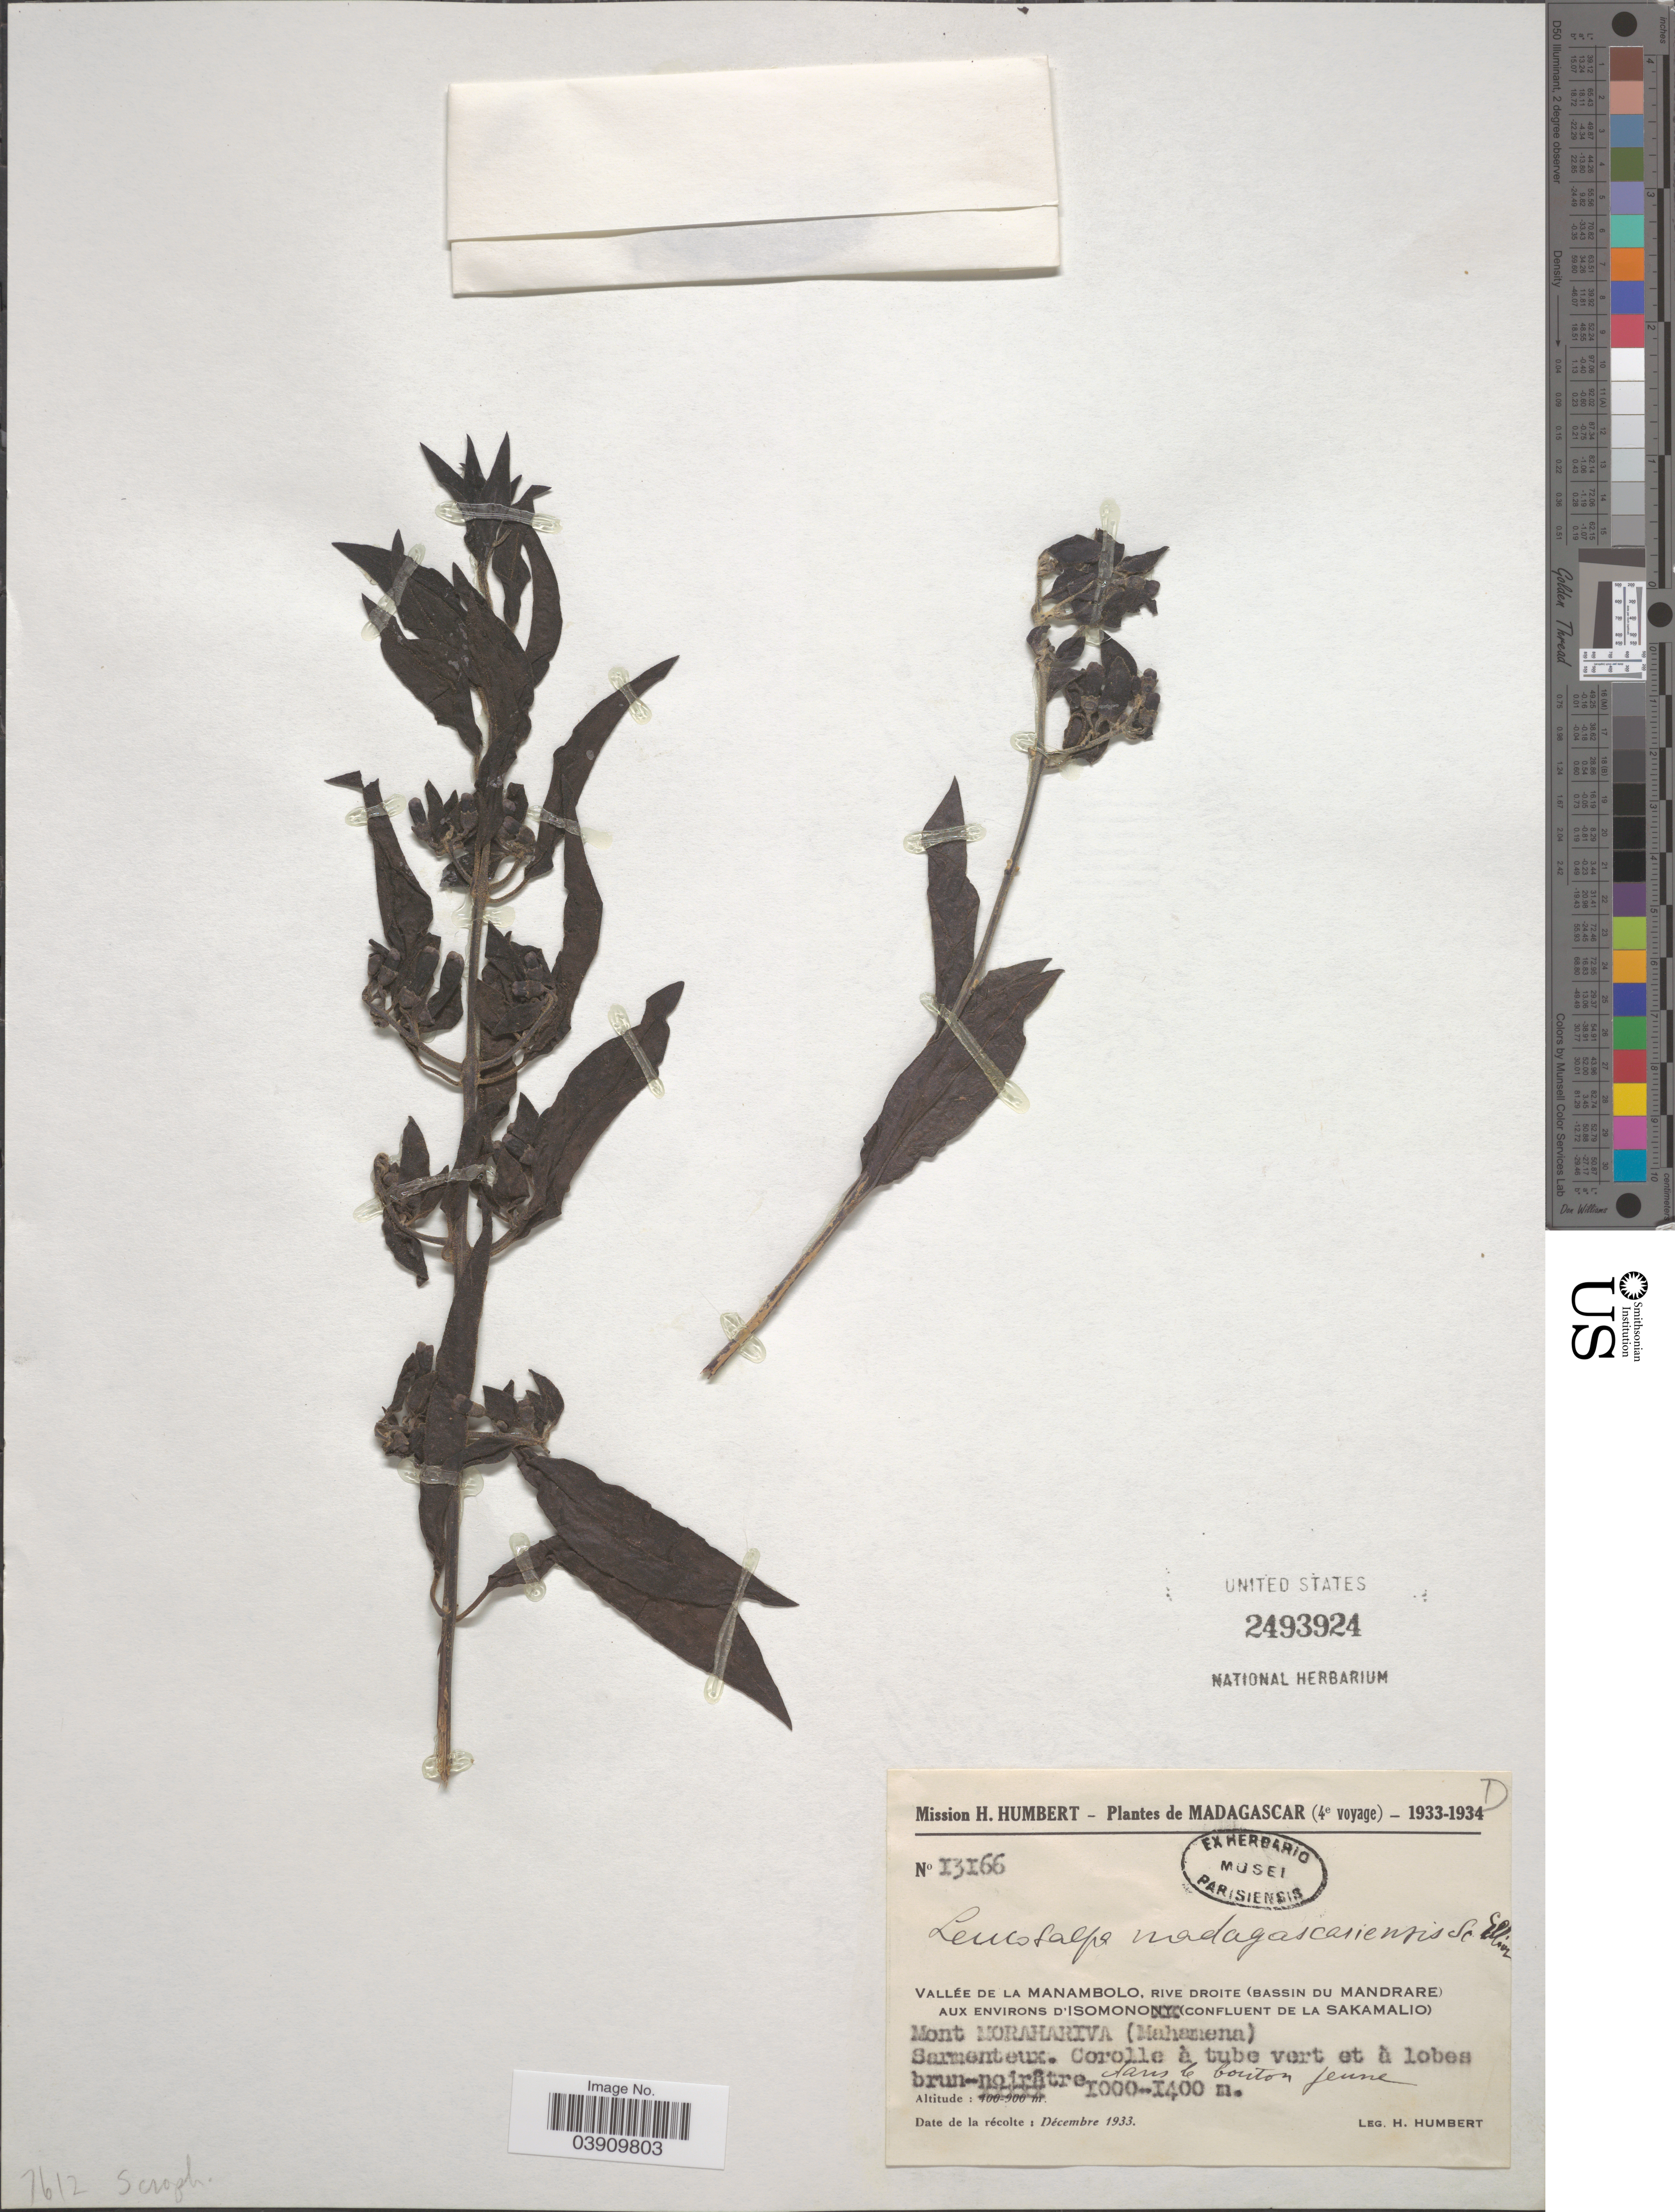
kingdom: Plantae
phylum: Tracheophyta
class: Magnoliopsida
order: Lamiales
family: Orobanchaceae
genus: Leucosalpa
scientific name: Leucosalpa madagascariensis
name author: Scott Elliot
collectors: H. Humbert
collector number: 13166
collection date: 1933-12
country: Madagascar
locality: Vallée de la Manambolo, rive droite (Bassin du Mandrare) aux environs d'Isomono (confluent de la Sakamalio). Mont Morahariva (Mahamena).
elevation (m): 1000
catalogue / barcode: US 2493924